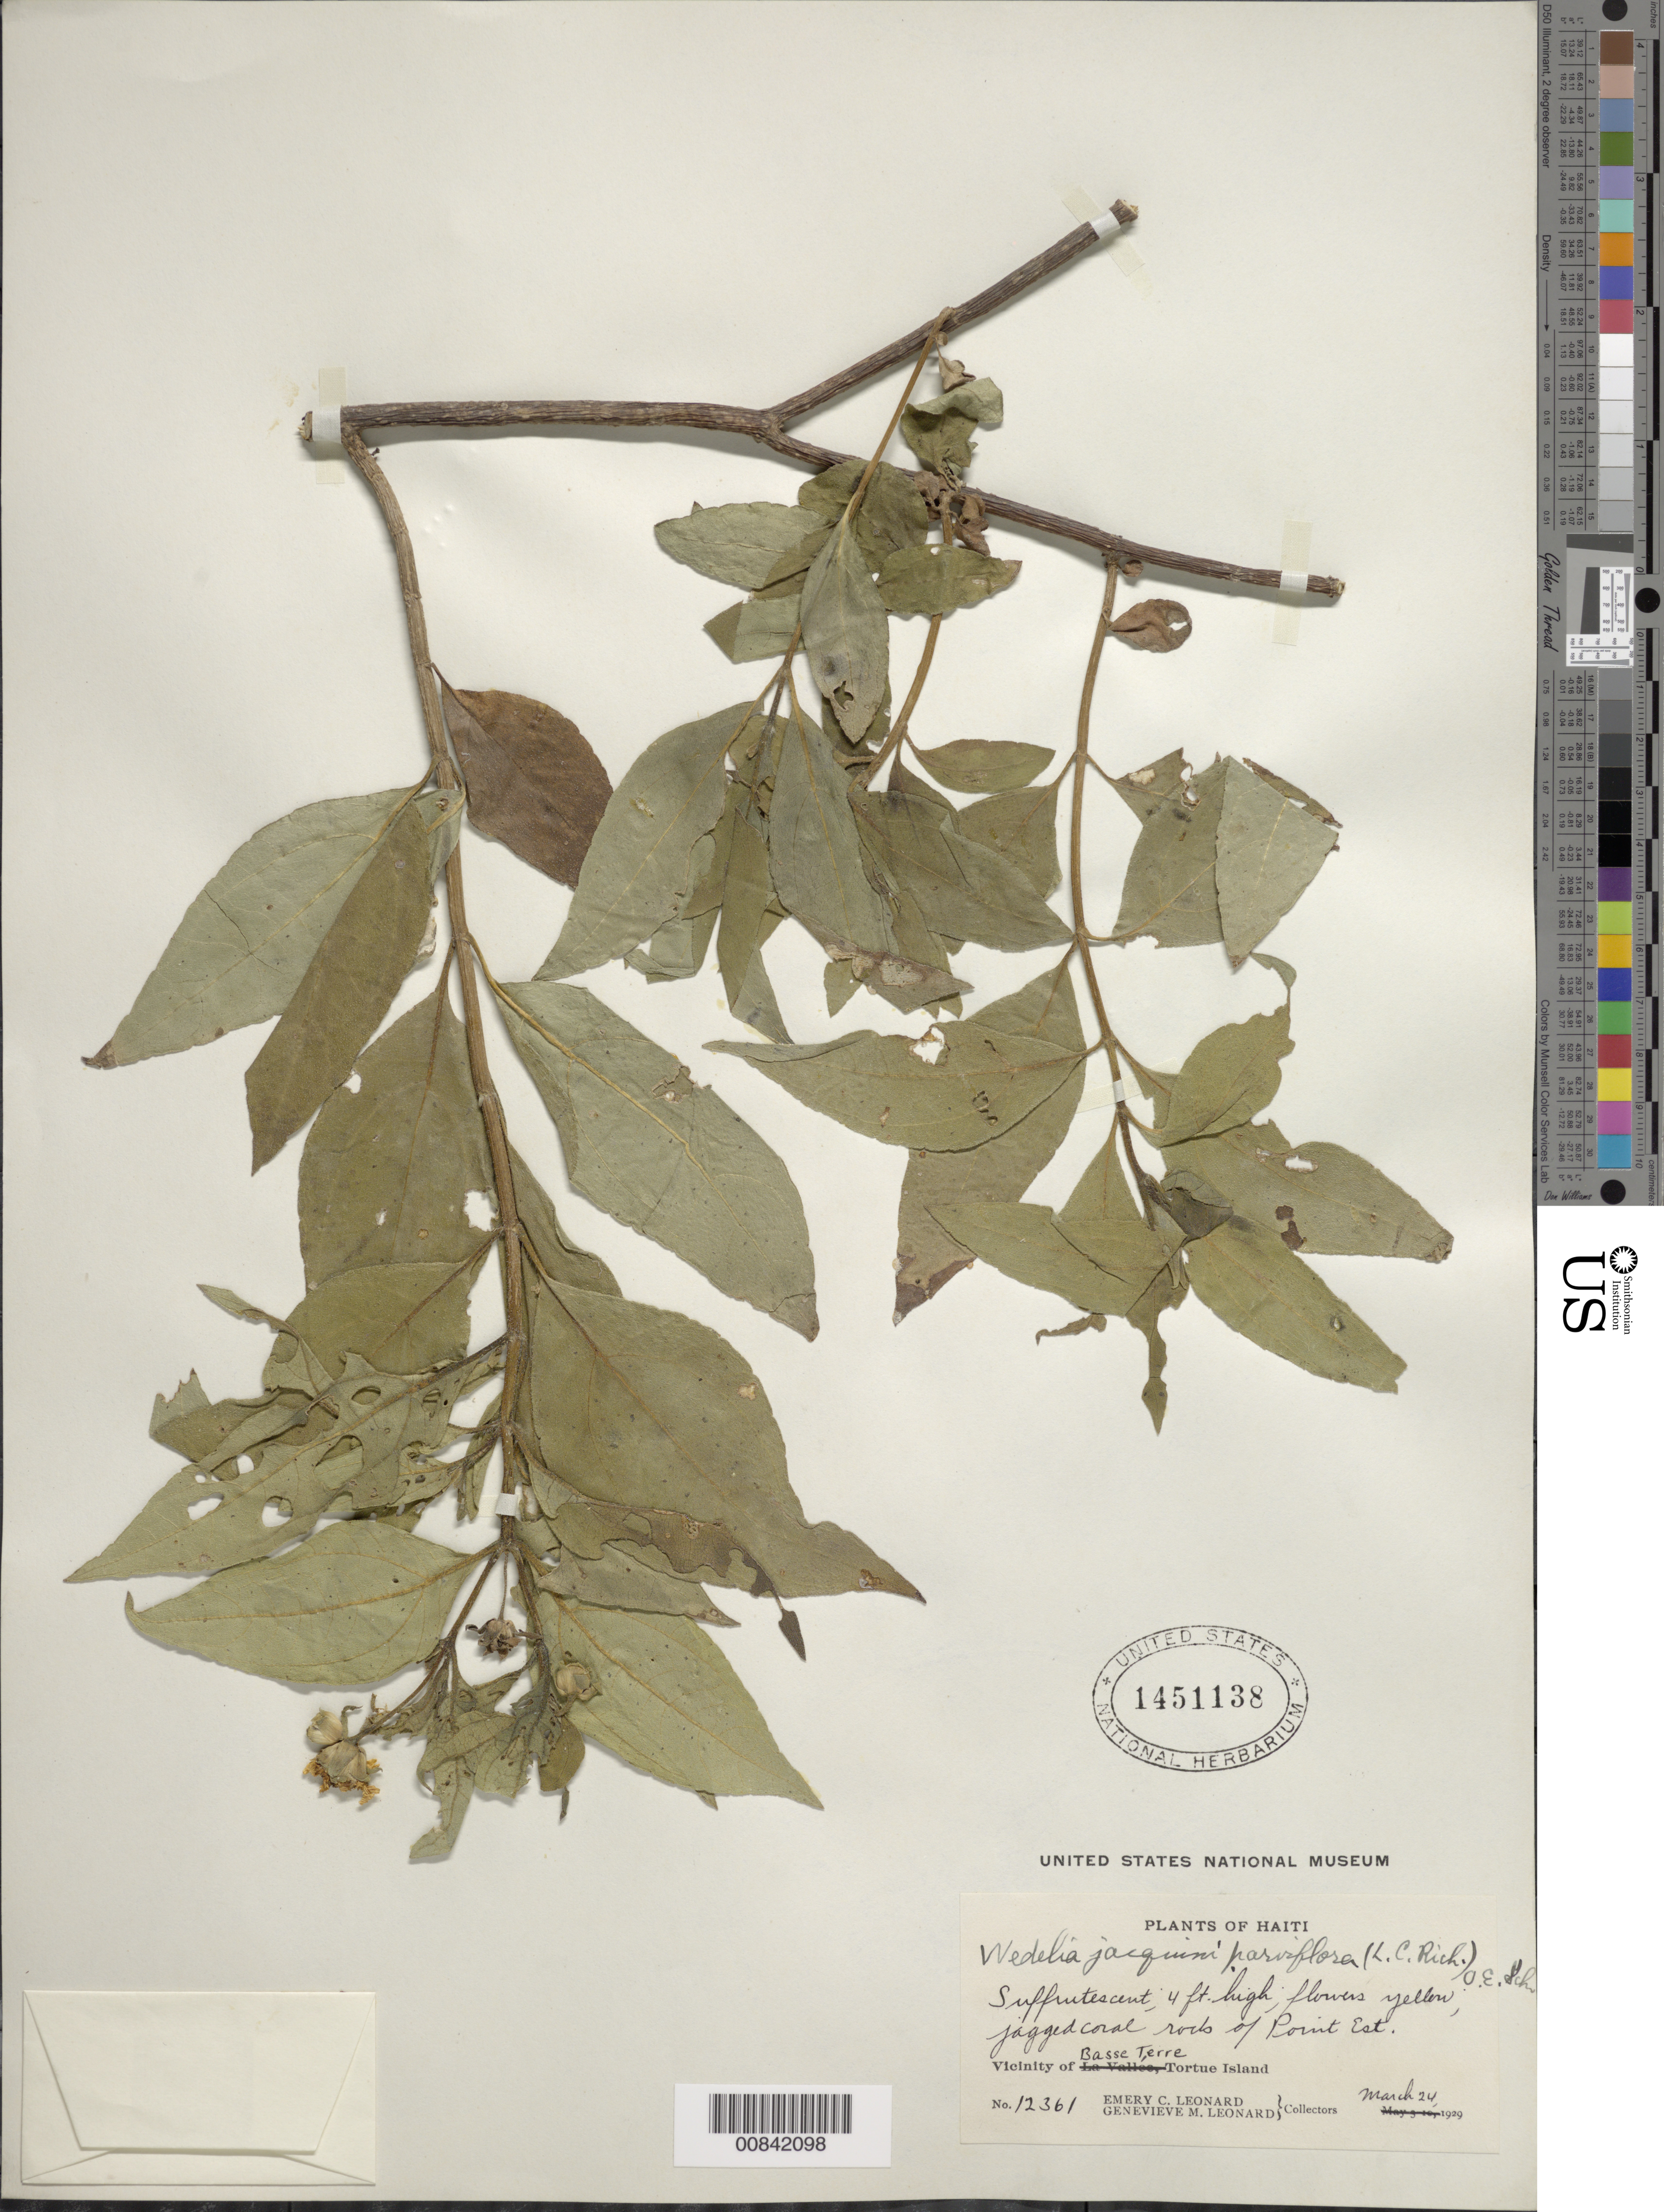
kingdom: Plantae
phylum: Tracheophyta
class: Magnoliopsida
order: Asterales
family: Asteraceae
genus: Wedelia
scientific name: Wedelia calycina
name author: Rich.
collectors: E. C. Leonard & G. M. Leonard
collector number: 12361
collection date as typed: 24 Mar 1929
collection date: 1929-03-24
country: Haiti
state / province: Nord-Ouest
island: Île de la Tortue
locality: Vicinity of Basse Terre, Point Est.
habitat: jagged coral rocks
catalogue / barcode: US 1451138